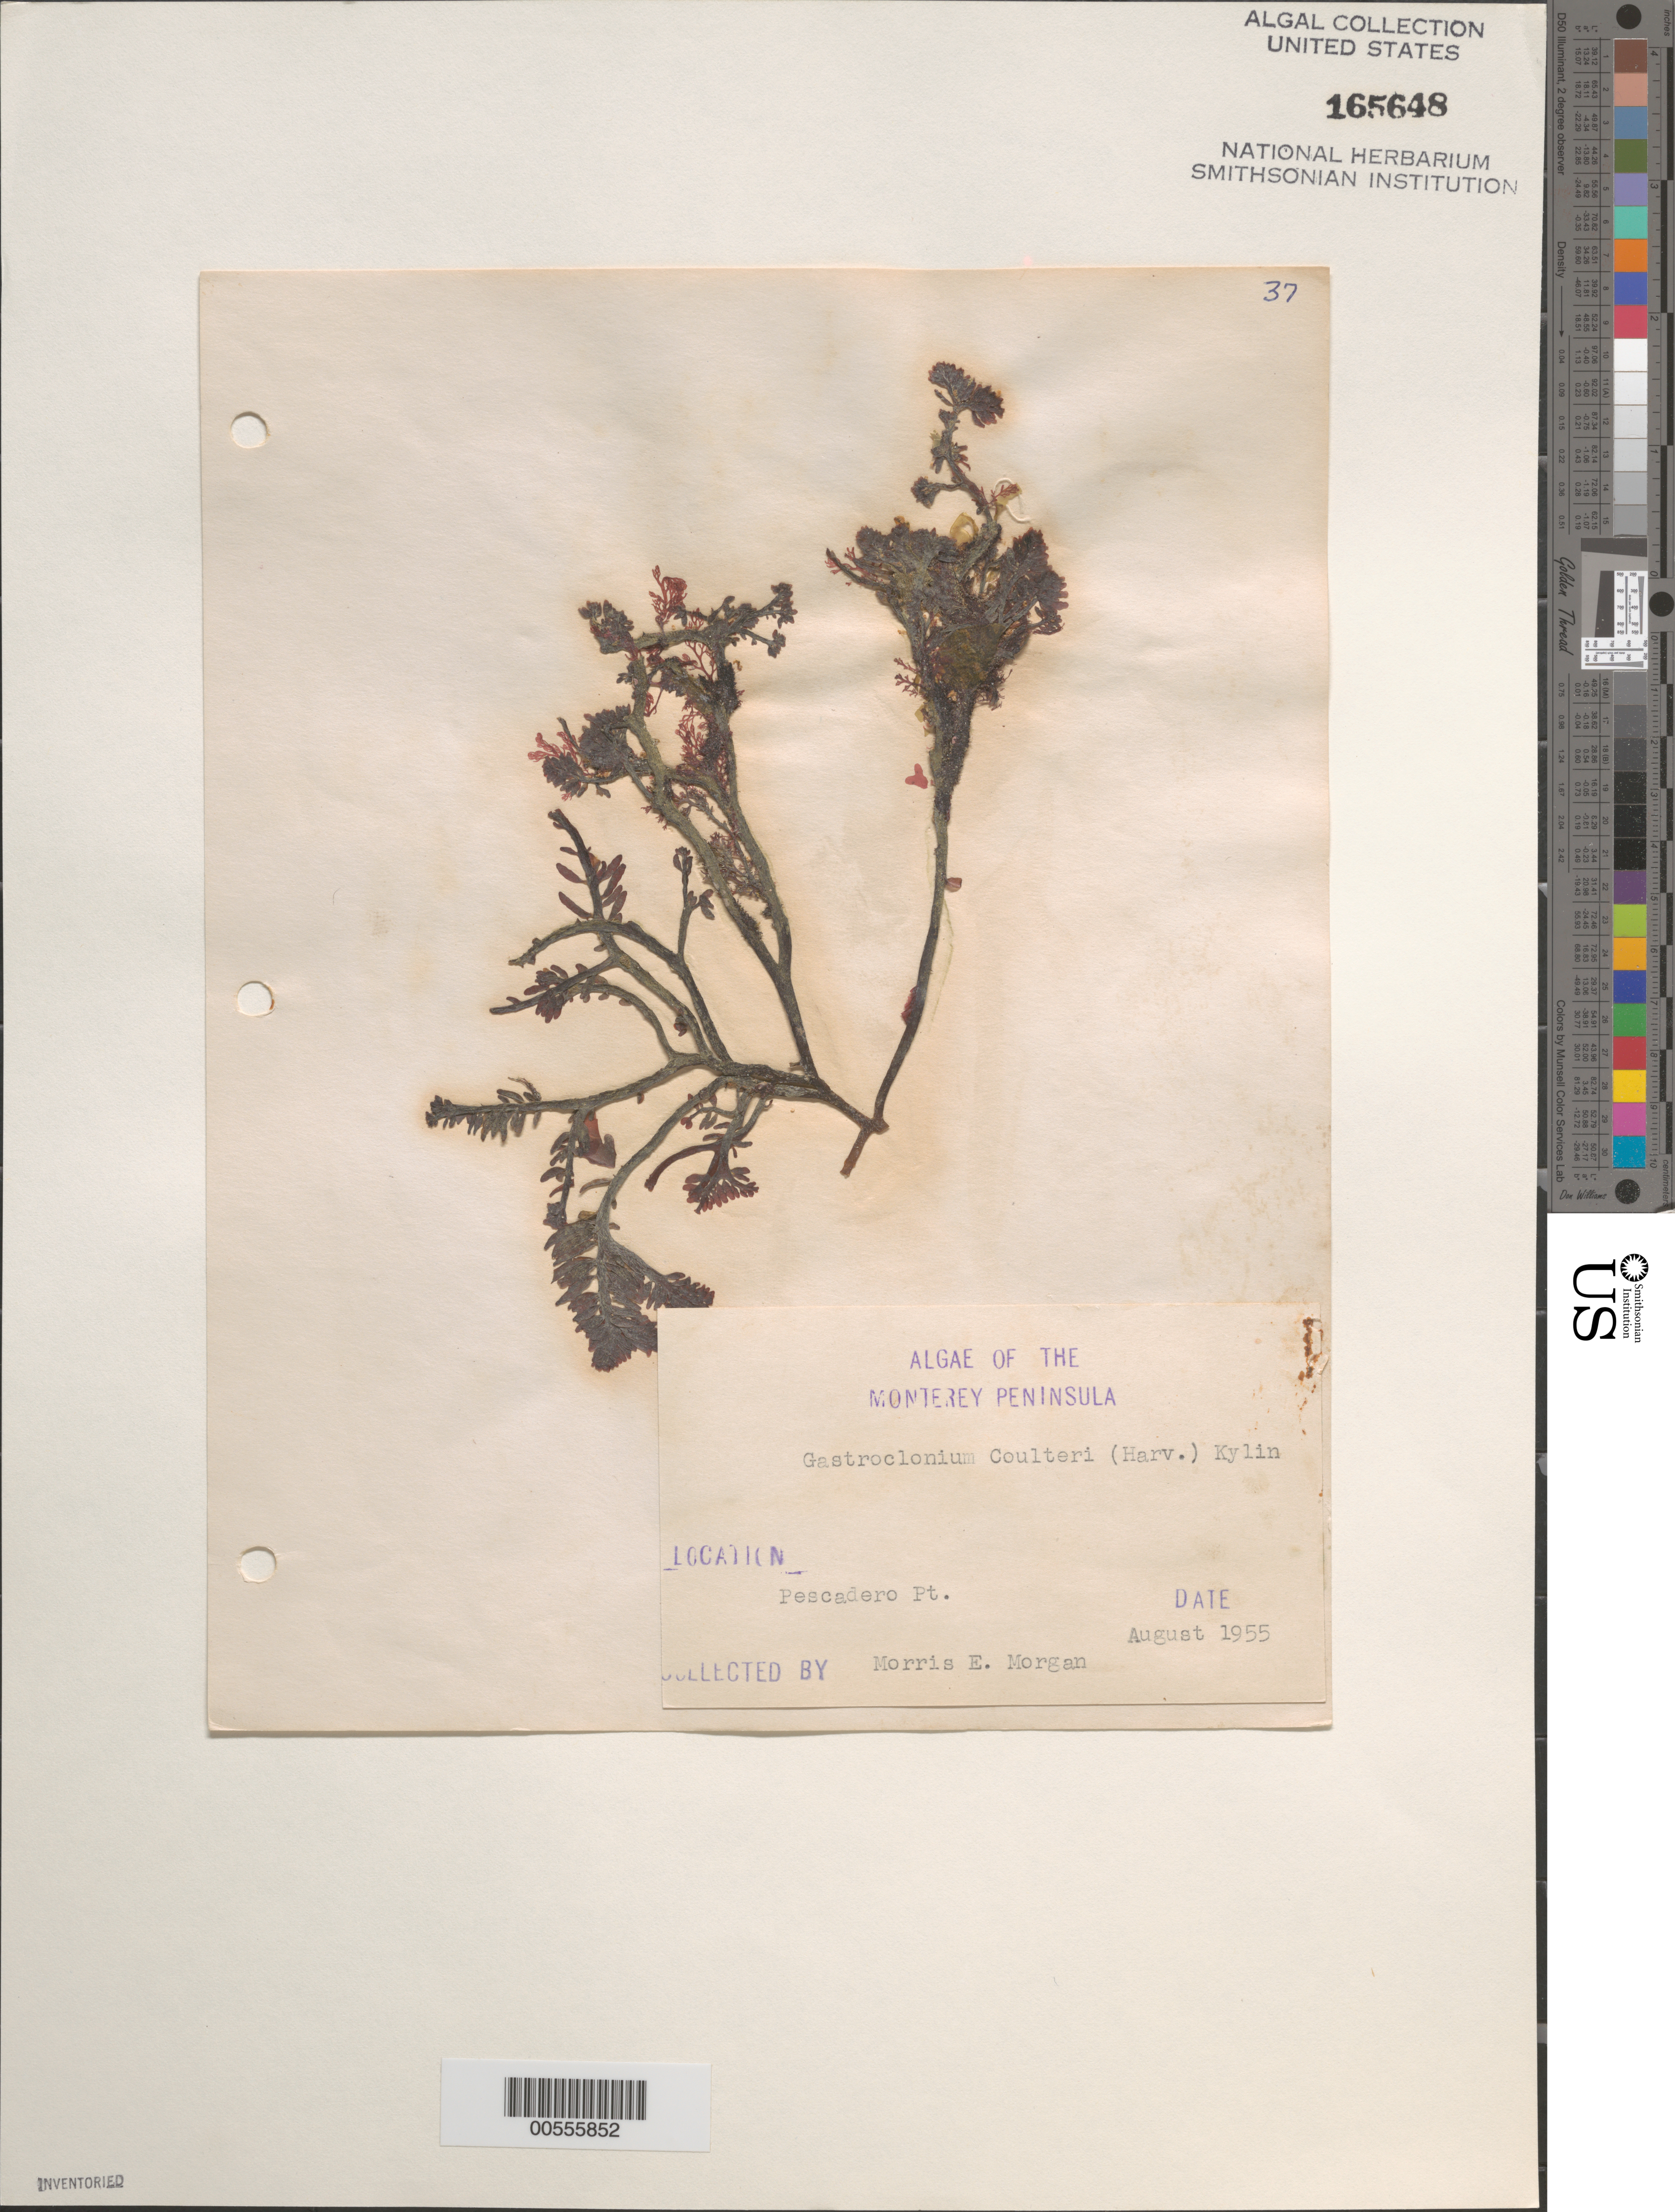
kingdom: Plantae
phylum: Rhodophyta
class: Florideophyceae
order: Rhodymeniales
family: Champiaceae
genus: Neogastroclonium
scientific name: Neogastroclonium subarticulatum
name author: (Turner) L. Le Gall et al.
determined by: Algae name updating Project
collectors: M. Morgan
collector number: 37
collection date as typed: Aug 1955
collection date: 1955-08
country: United States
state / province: California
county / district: Monterey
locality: Pescadero Point, Monterey Peninsula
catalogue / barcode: US 165648